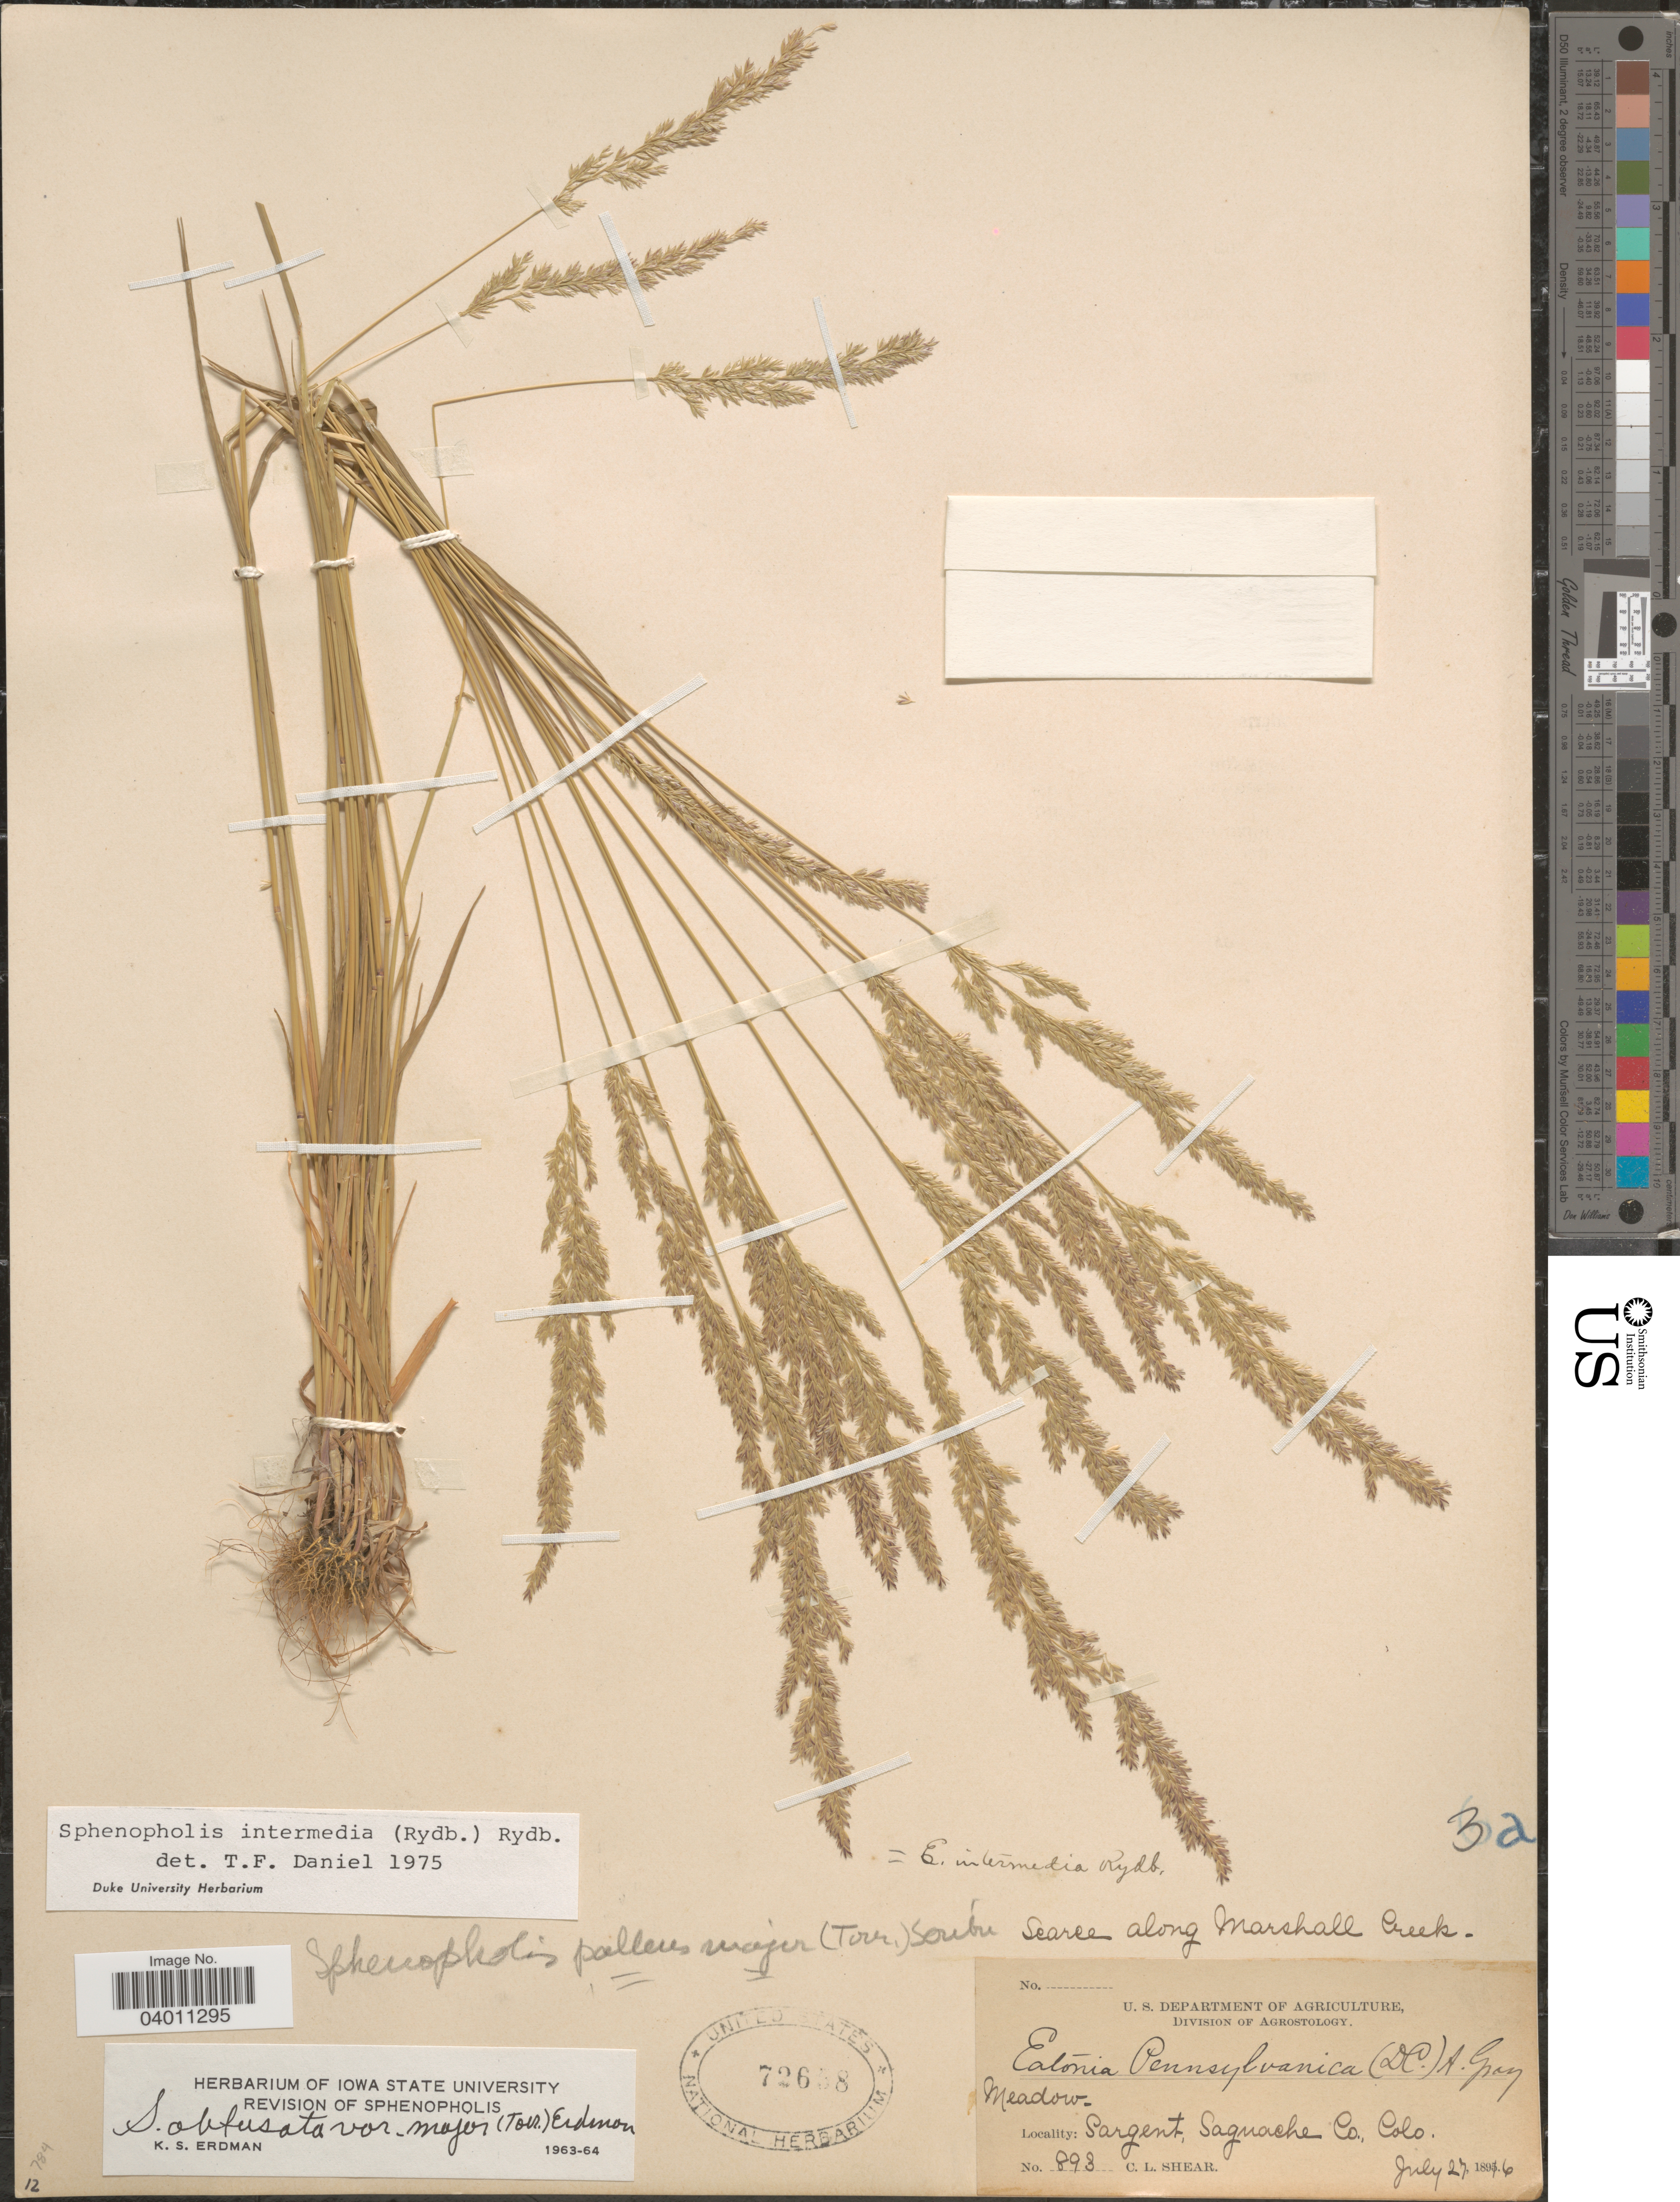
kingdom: Plantae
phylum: Tracheophyta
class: Liliopsida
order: Poales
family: Poaceae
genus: Sphenopholis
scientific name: Sphenopholis intermedia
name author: (Rydb.) Rydb.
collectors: C. L. Shear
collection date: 1816-07-27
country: United States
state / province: Colorado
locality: Sargent, Saguache Co. Scarce along Marshall Creek.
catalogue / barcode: US 72638